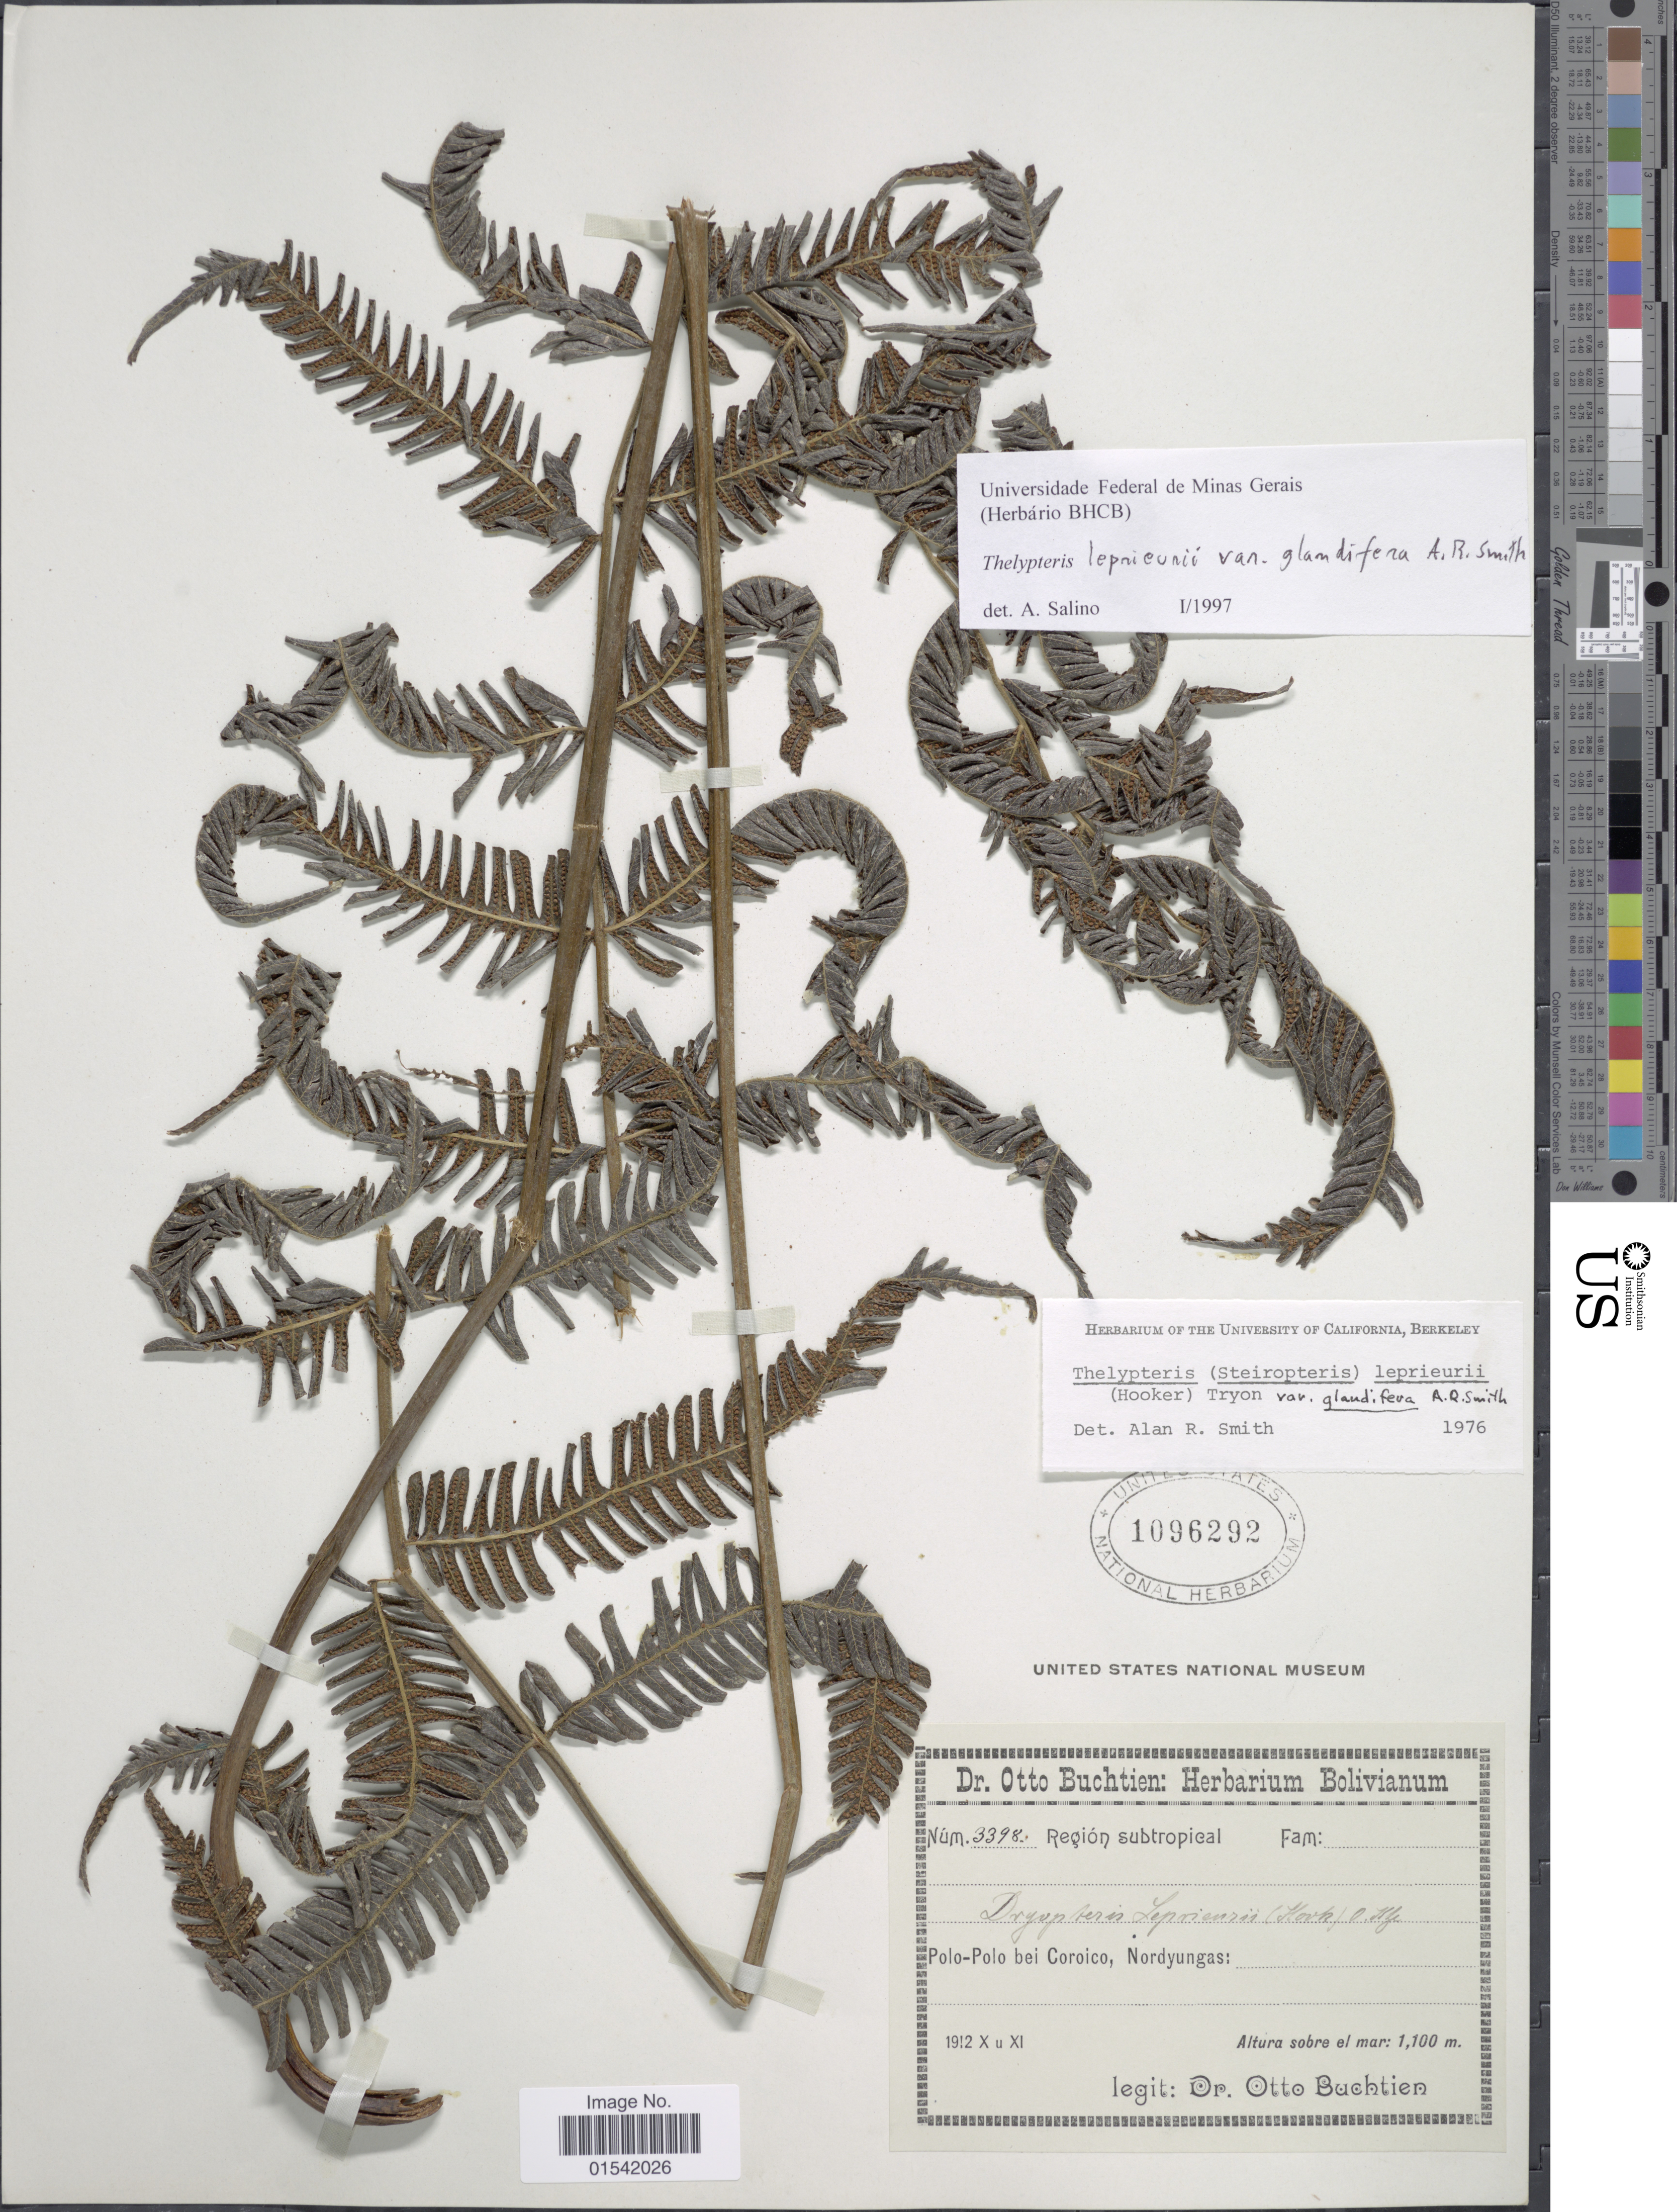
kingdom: Plantae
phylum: Tracheophyta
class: Polypodiopsida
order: Polypodiales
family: Thelypteridaceae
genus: Steiropteris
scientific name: Steiropteris leprieurii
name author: (Hook. f.) Pic. Serm.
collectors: O. Buchtien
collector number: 3398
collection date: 1912-10/1912-11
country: Bolivia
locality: Región subtropical, Polo-Polo bei Coroico, Nordyungas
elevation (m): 1100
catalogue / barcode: US 1096292